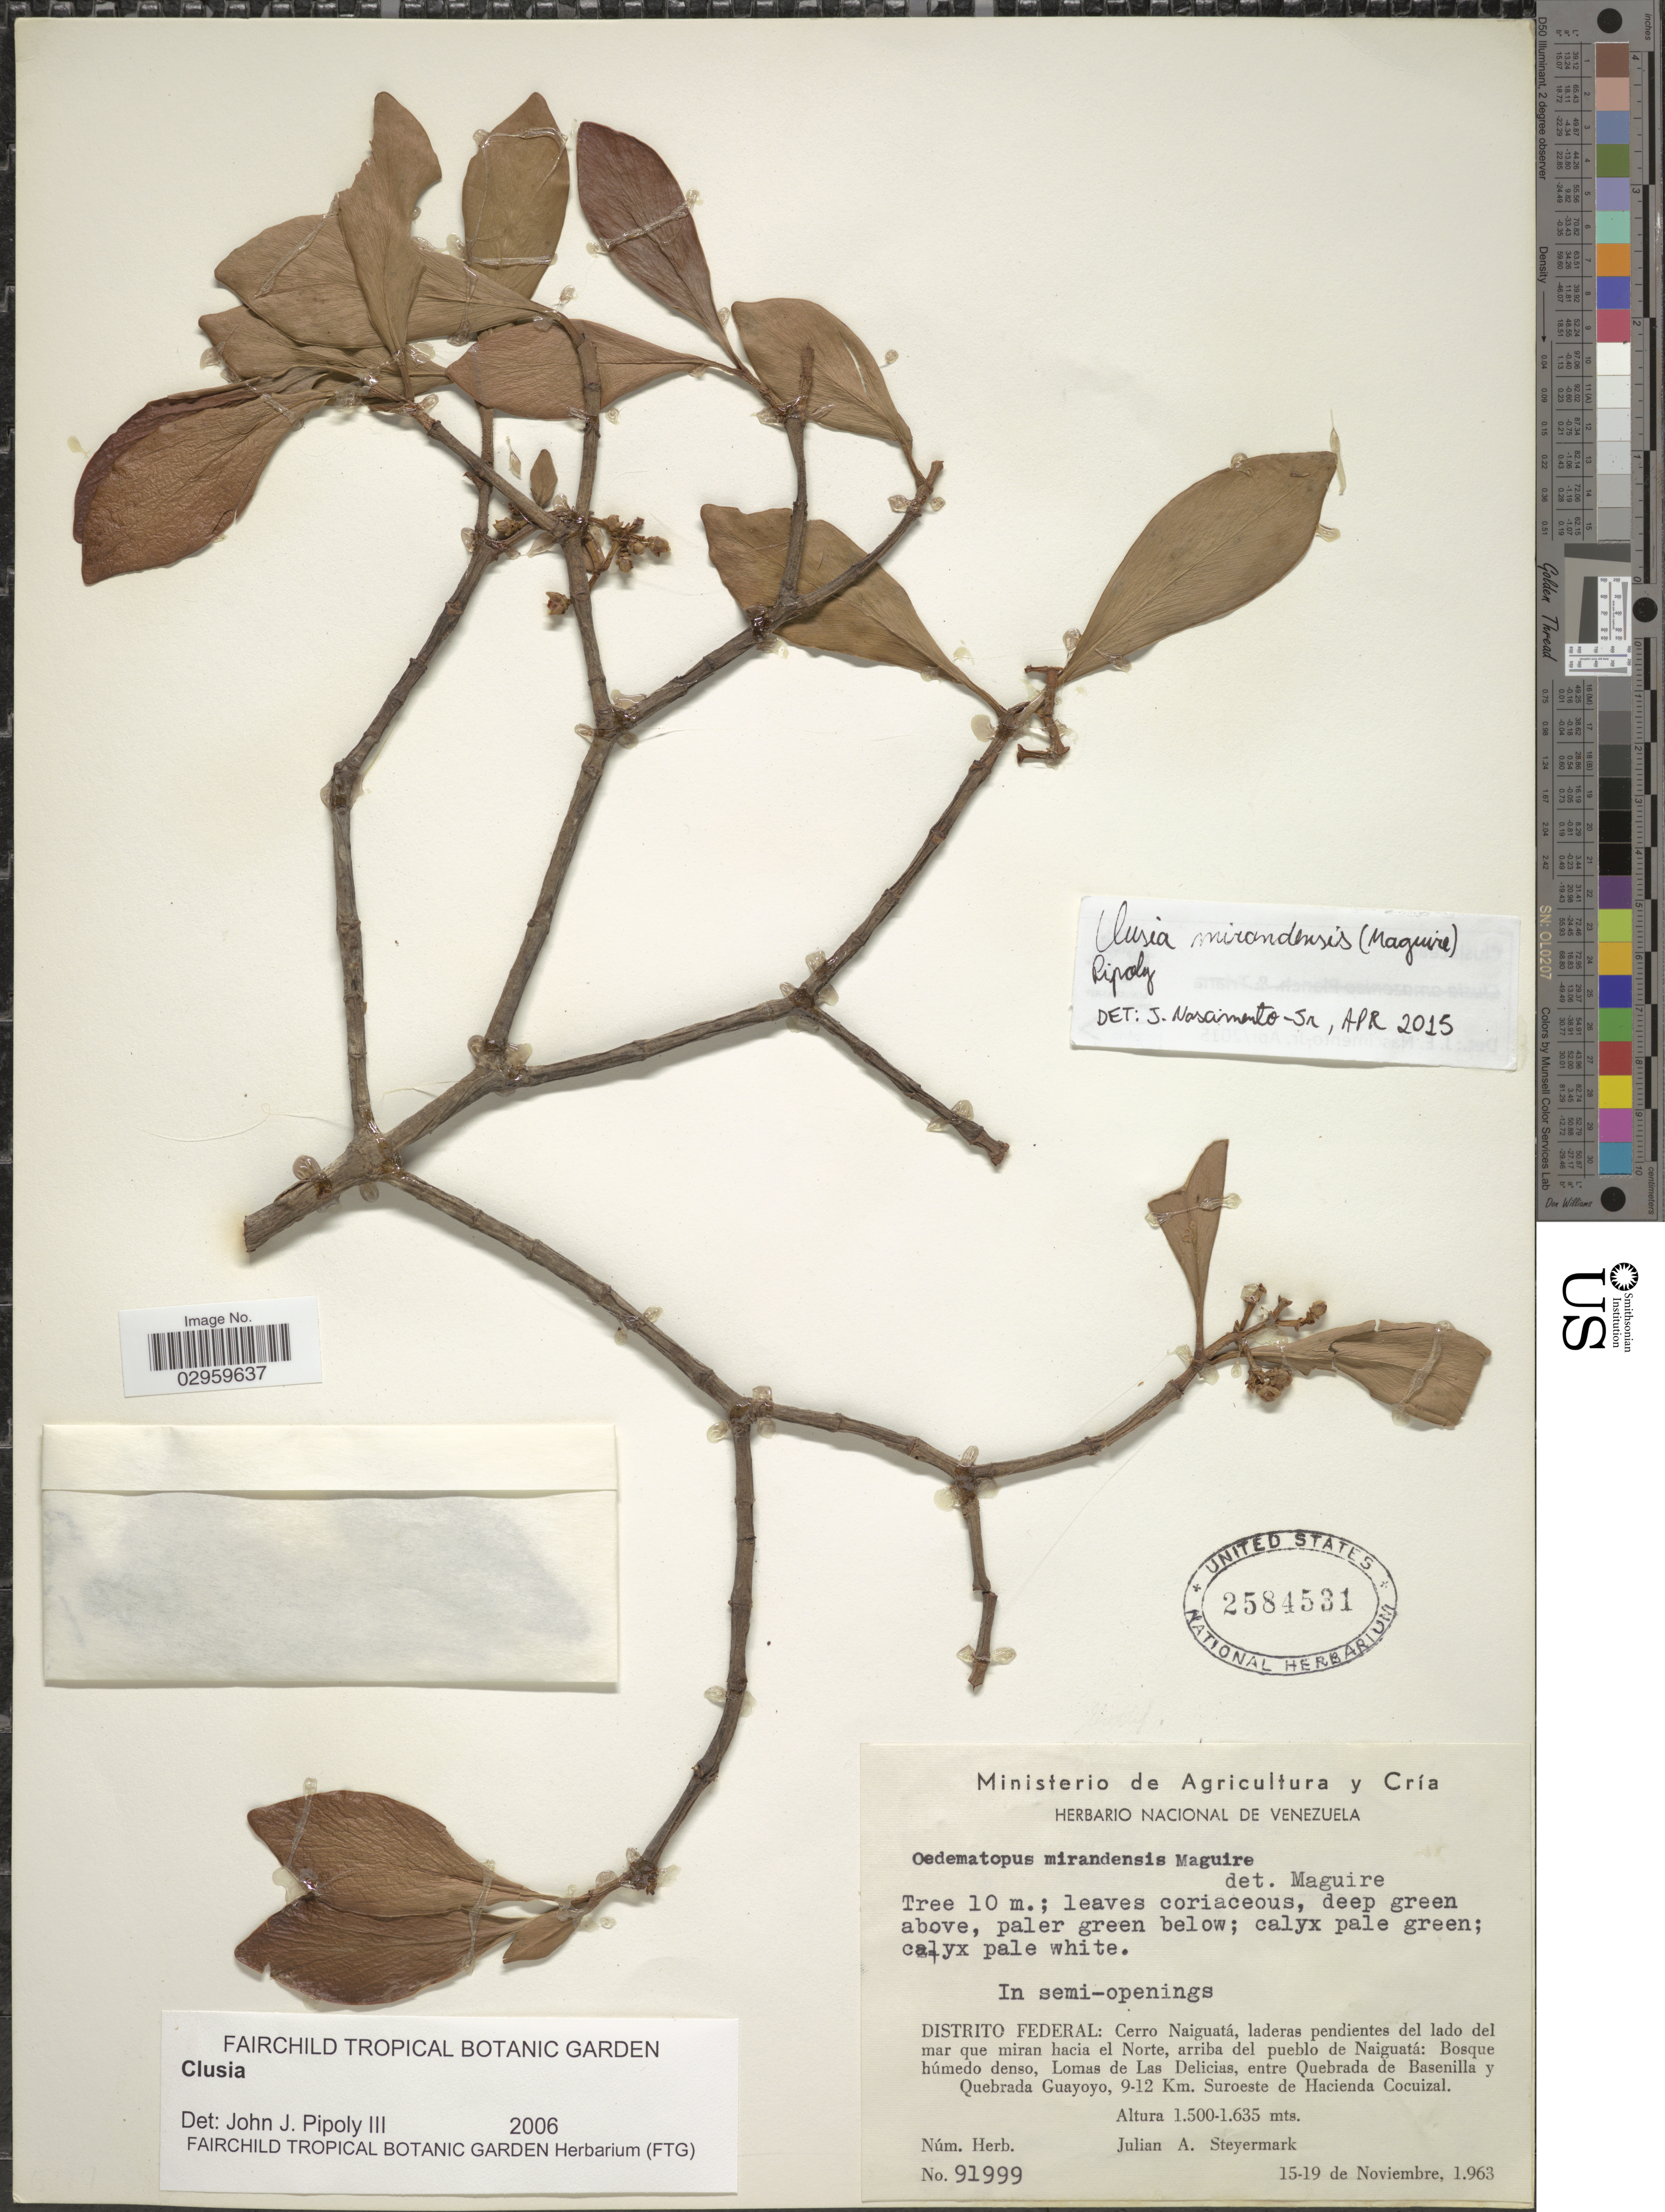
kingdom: Plantae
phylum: Tracheophyta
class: Magnoliopsida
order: Malpighiales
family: Clusiaceae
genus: Clusia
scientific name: Clusia mirandensis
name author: (Maguire) Pipoly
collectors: J. Steyermark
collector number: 91999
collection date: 1963-11-15/1963-11-19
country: Venezuela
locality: Distrito Federal: Cerro Naiguatá, laderas pendientes del lado del mar que miran hacia el Norte, arriba del pueblo de Naiguatá: Lomas de Las Delicias, entre Quebrada de Basenilla y Quebrada Guayoyo, 9-12 Km. Suroeste de Hacienda Cocuizal.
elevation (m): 1500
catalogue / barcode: US 2584531